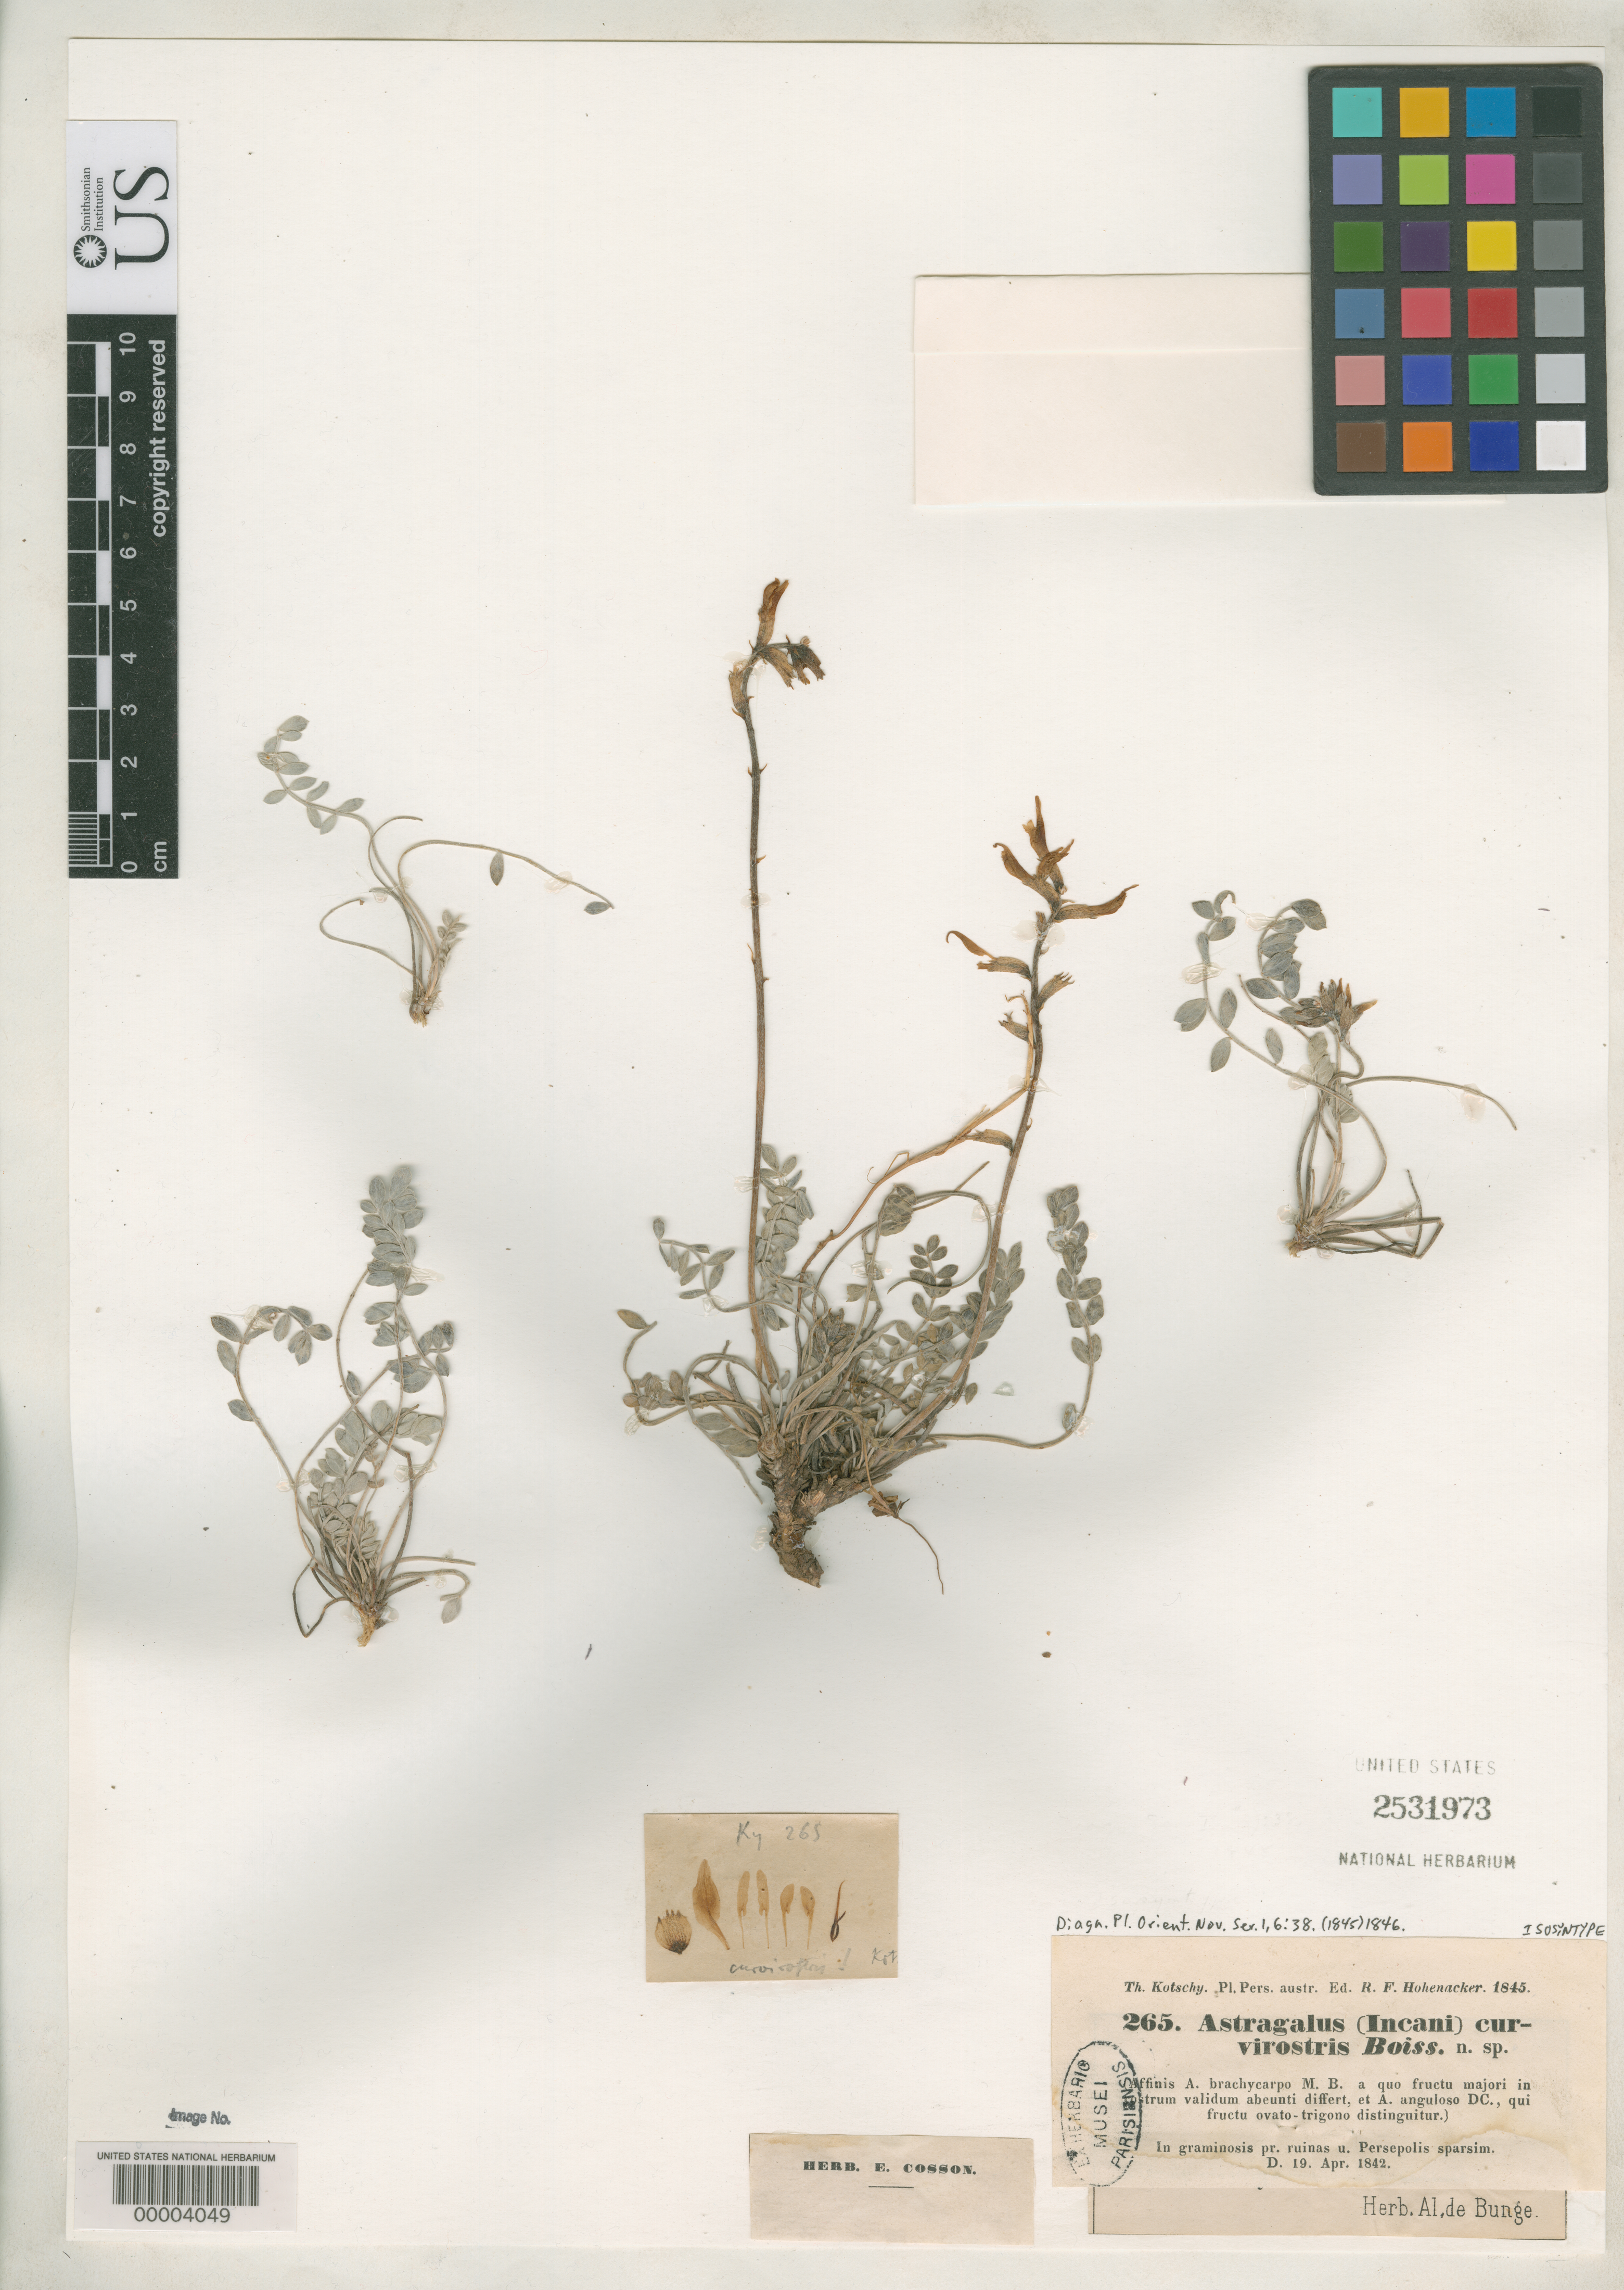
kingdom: Plantae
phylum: Tracheophyta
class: Magnoliopsida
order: Fabales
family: Fabaceae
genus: Astragalus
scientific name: Astragalus curvirostris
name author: Boiss.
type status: Isosyntype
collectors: K. G. Kotschy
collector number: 265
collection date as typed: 19 Apr 1842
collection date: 1842-04-19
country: Iran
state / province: Fars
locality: In Greaminosis pr. Ruinas u. Persepolis Spersim.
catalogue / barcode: US 2531973